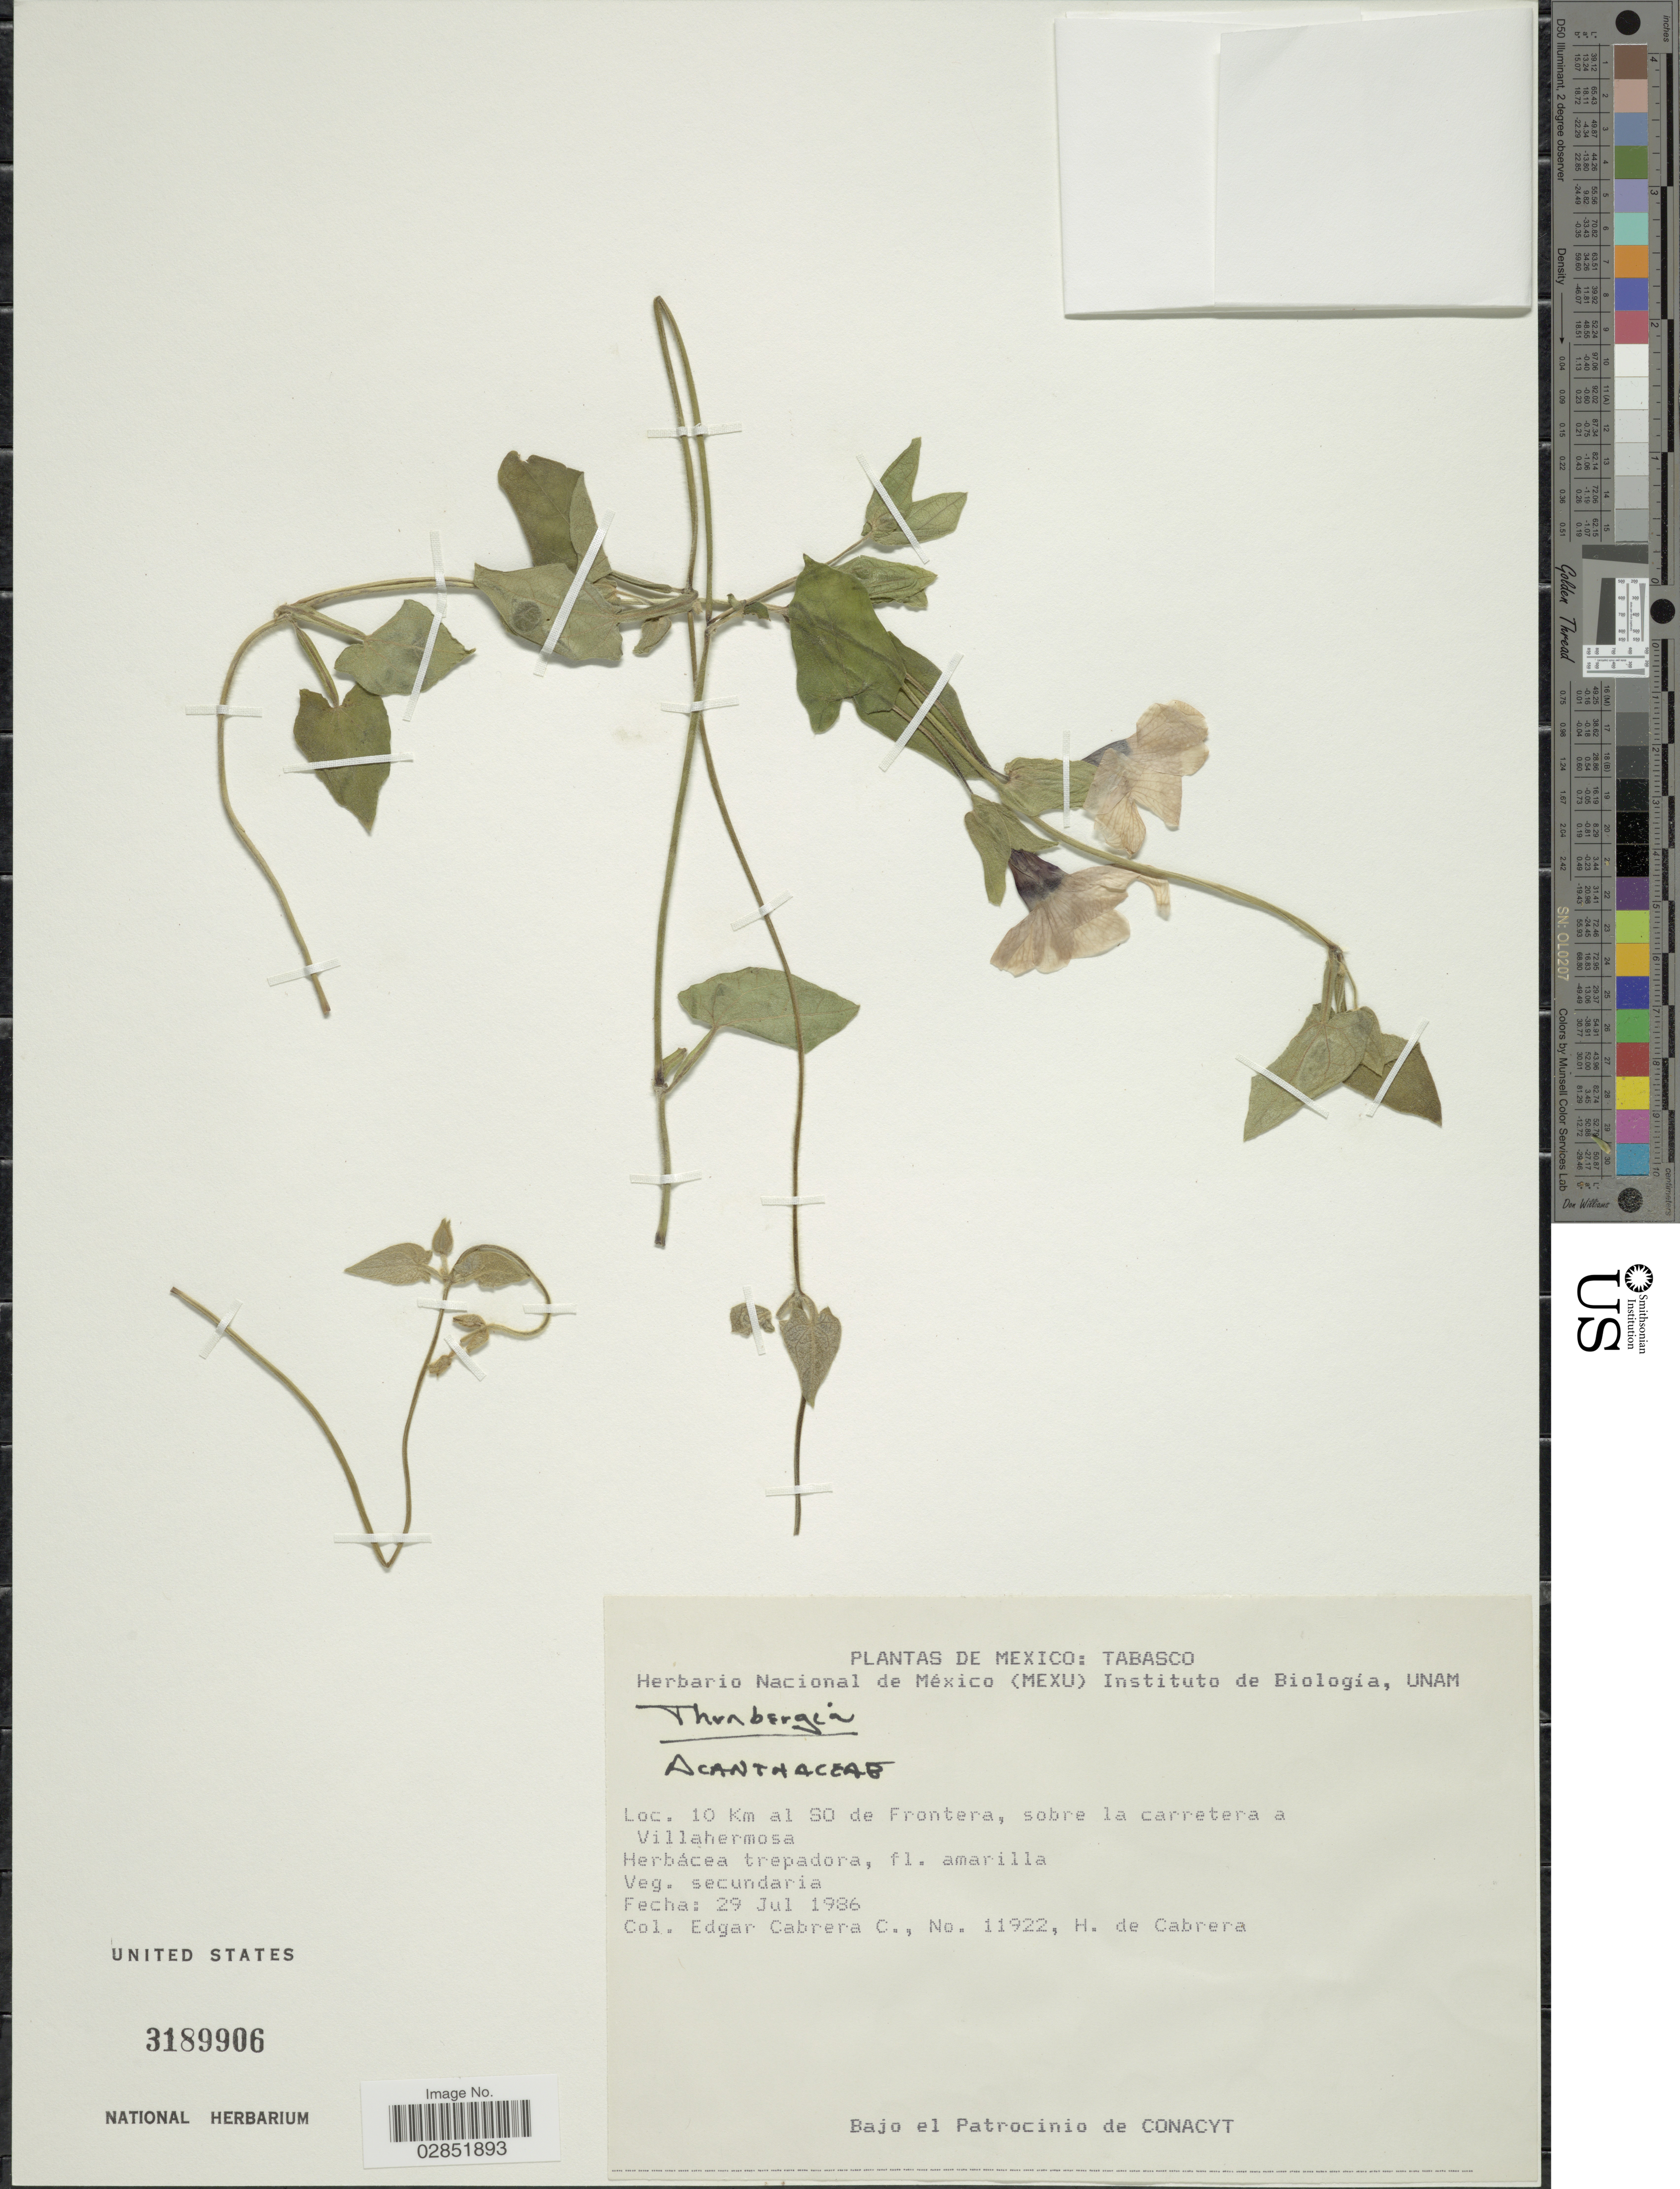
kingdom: Plantae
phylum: Tracheophyta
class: Magnoliopsida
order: Lamiales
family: Acanthaceae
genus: Thunbergia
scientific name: Thunbergia alata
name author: Bojer ex Sims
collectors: E. Cabrera C. & H. de Cabrera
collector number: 11922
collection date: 1986-07-29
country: Mexico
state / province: Tabasco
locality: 10 Km al SO de Fronteram sobre la carretera a Villahermosa.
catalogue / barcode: US 3189906